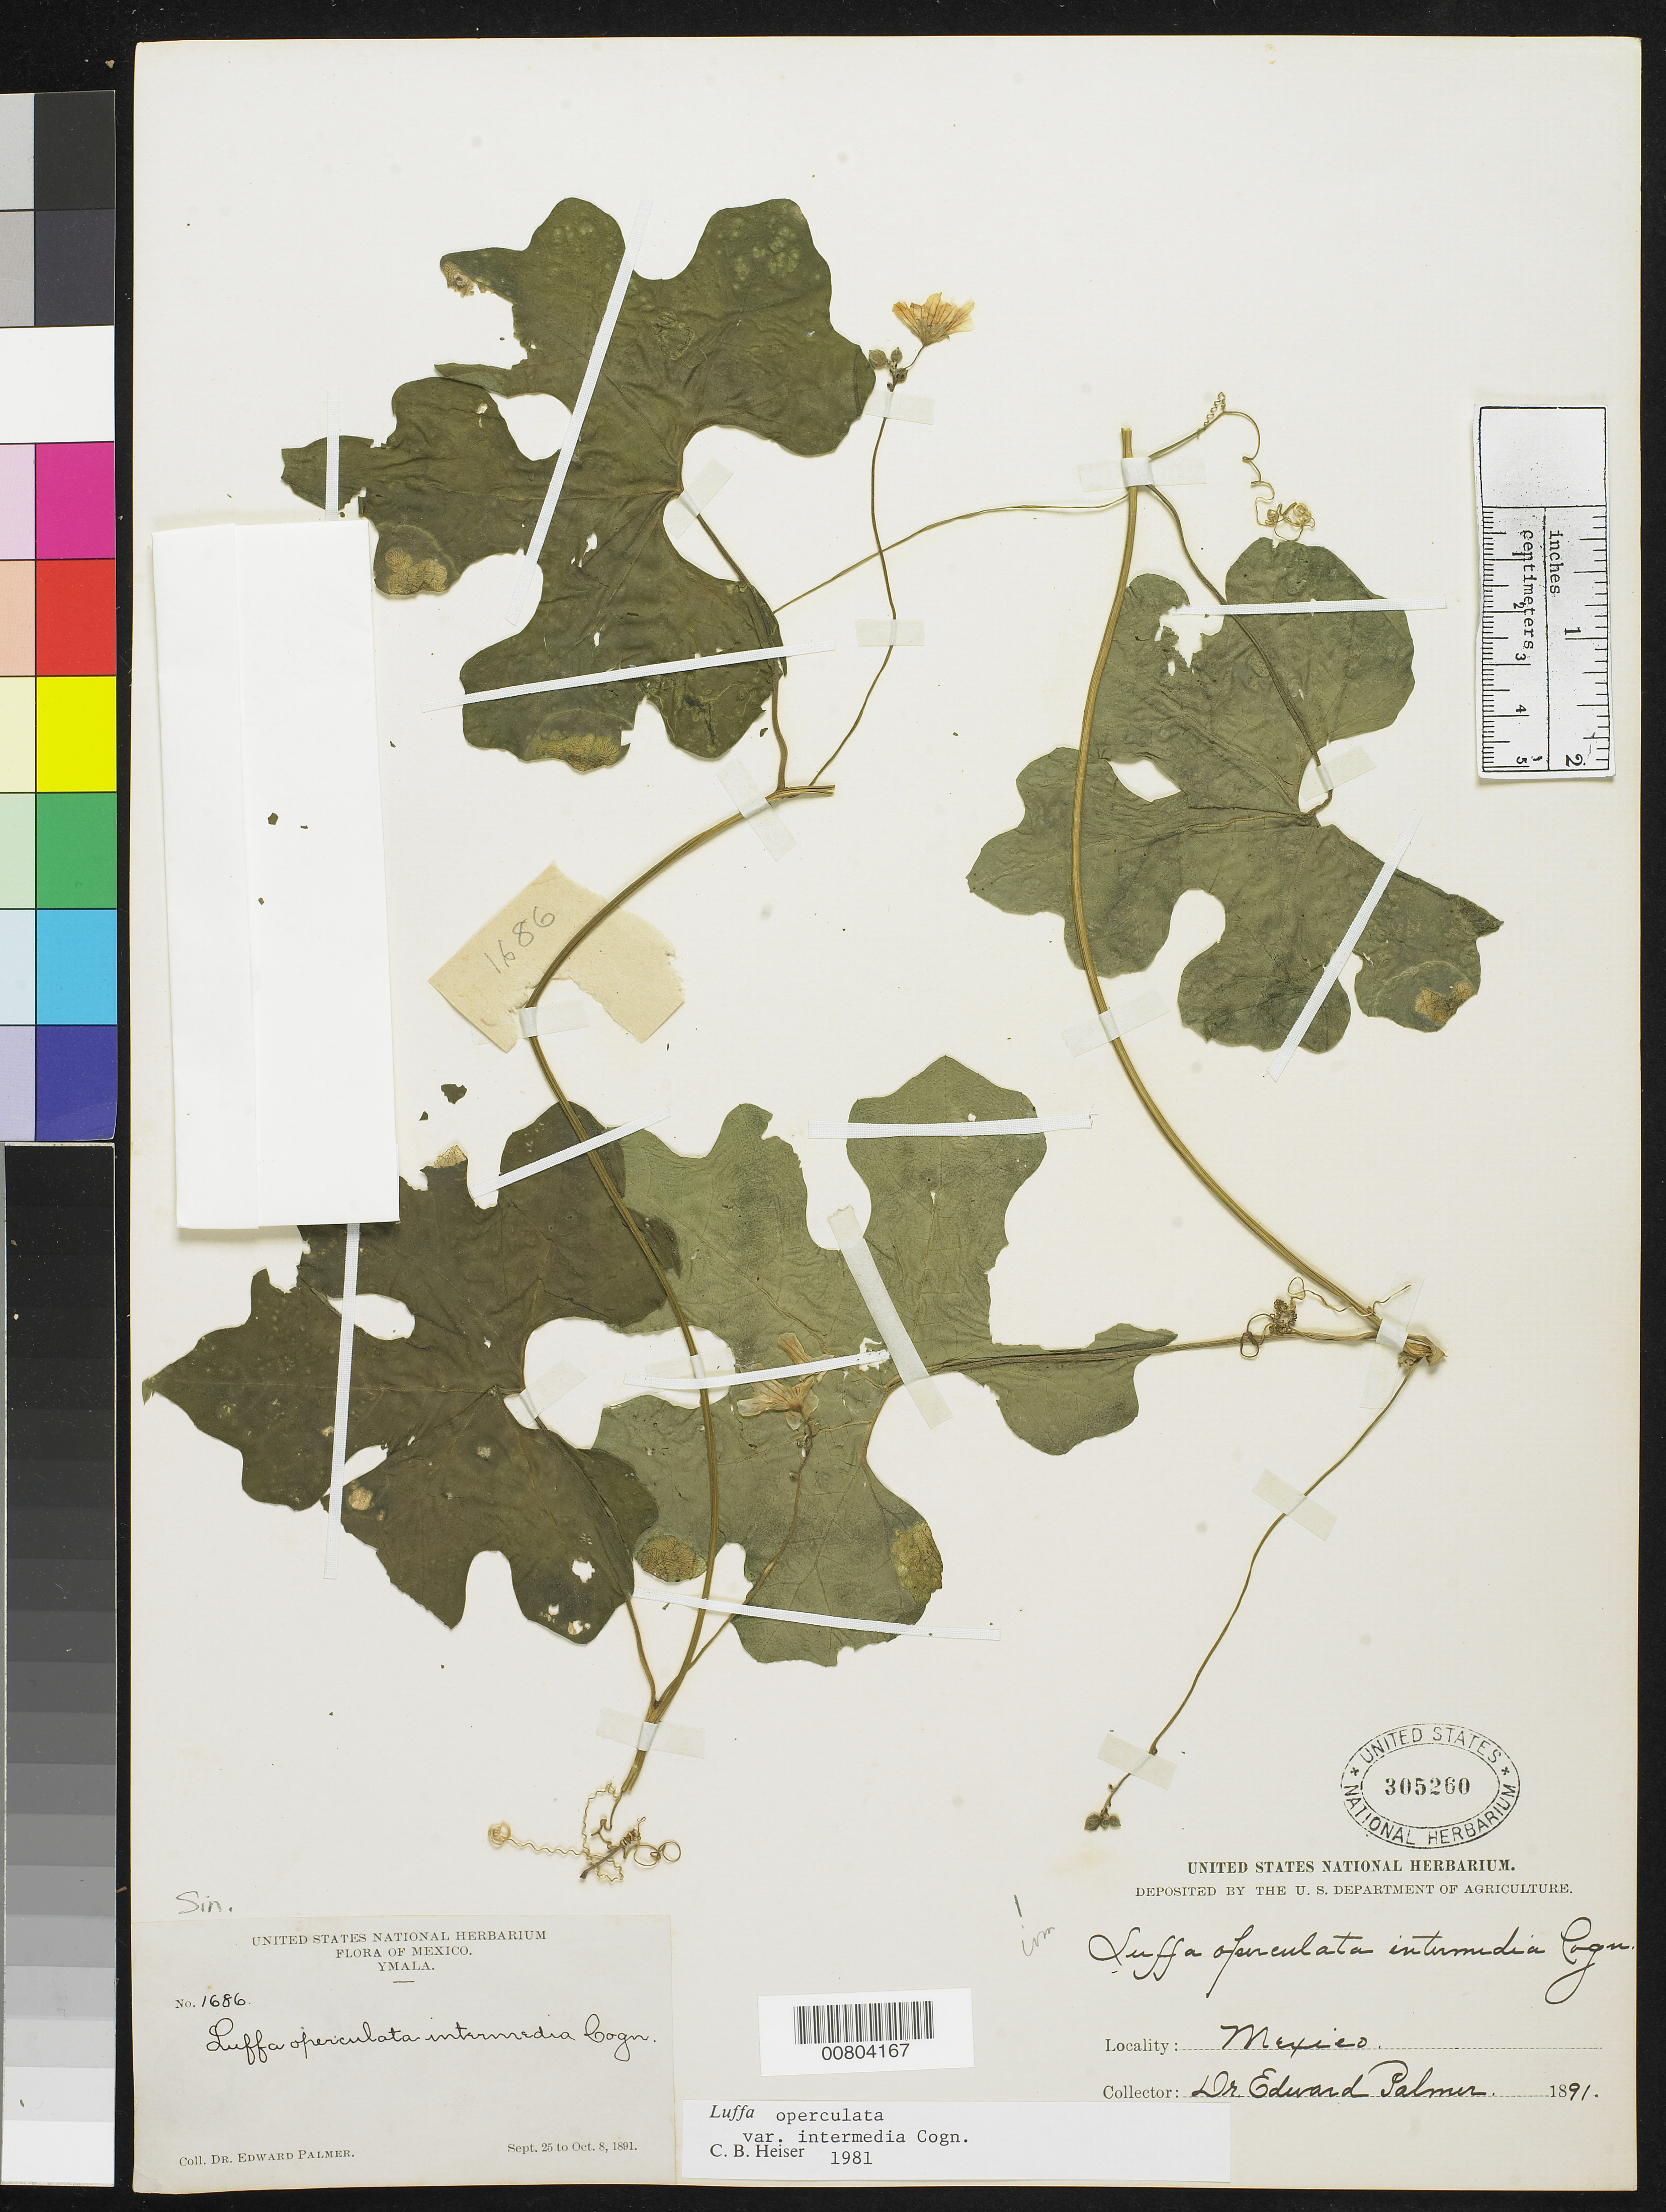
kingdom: Plantae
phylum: Tracheophyta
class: Magnoliopsida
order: Cucurbitales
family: Cucurbitaceae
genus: Luffa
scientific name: Luffa operculata var. intermedia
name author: Cogn.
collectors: E. Palmer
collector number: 1686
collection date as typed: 25 Sep 1891 to 08 Oct 1891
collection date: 1891-09-25/1891-10-08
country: Mexico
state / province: Sinaloa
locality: Ymala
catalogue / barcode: US 305260